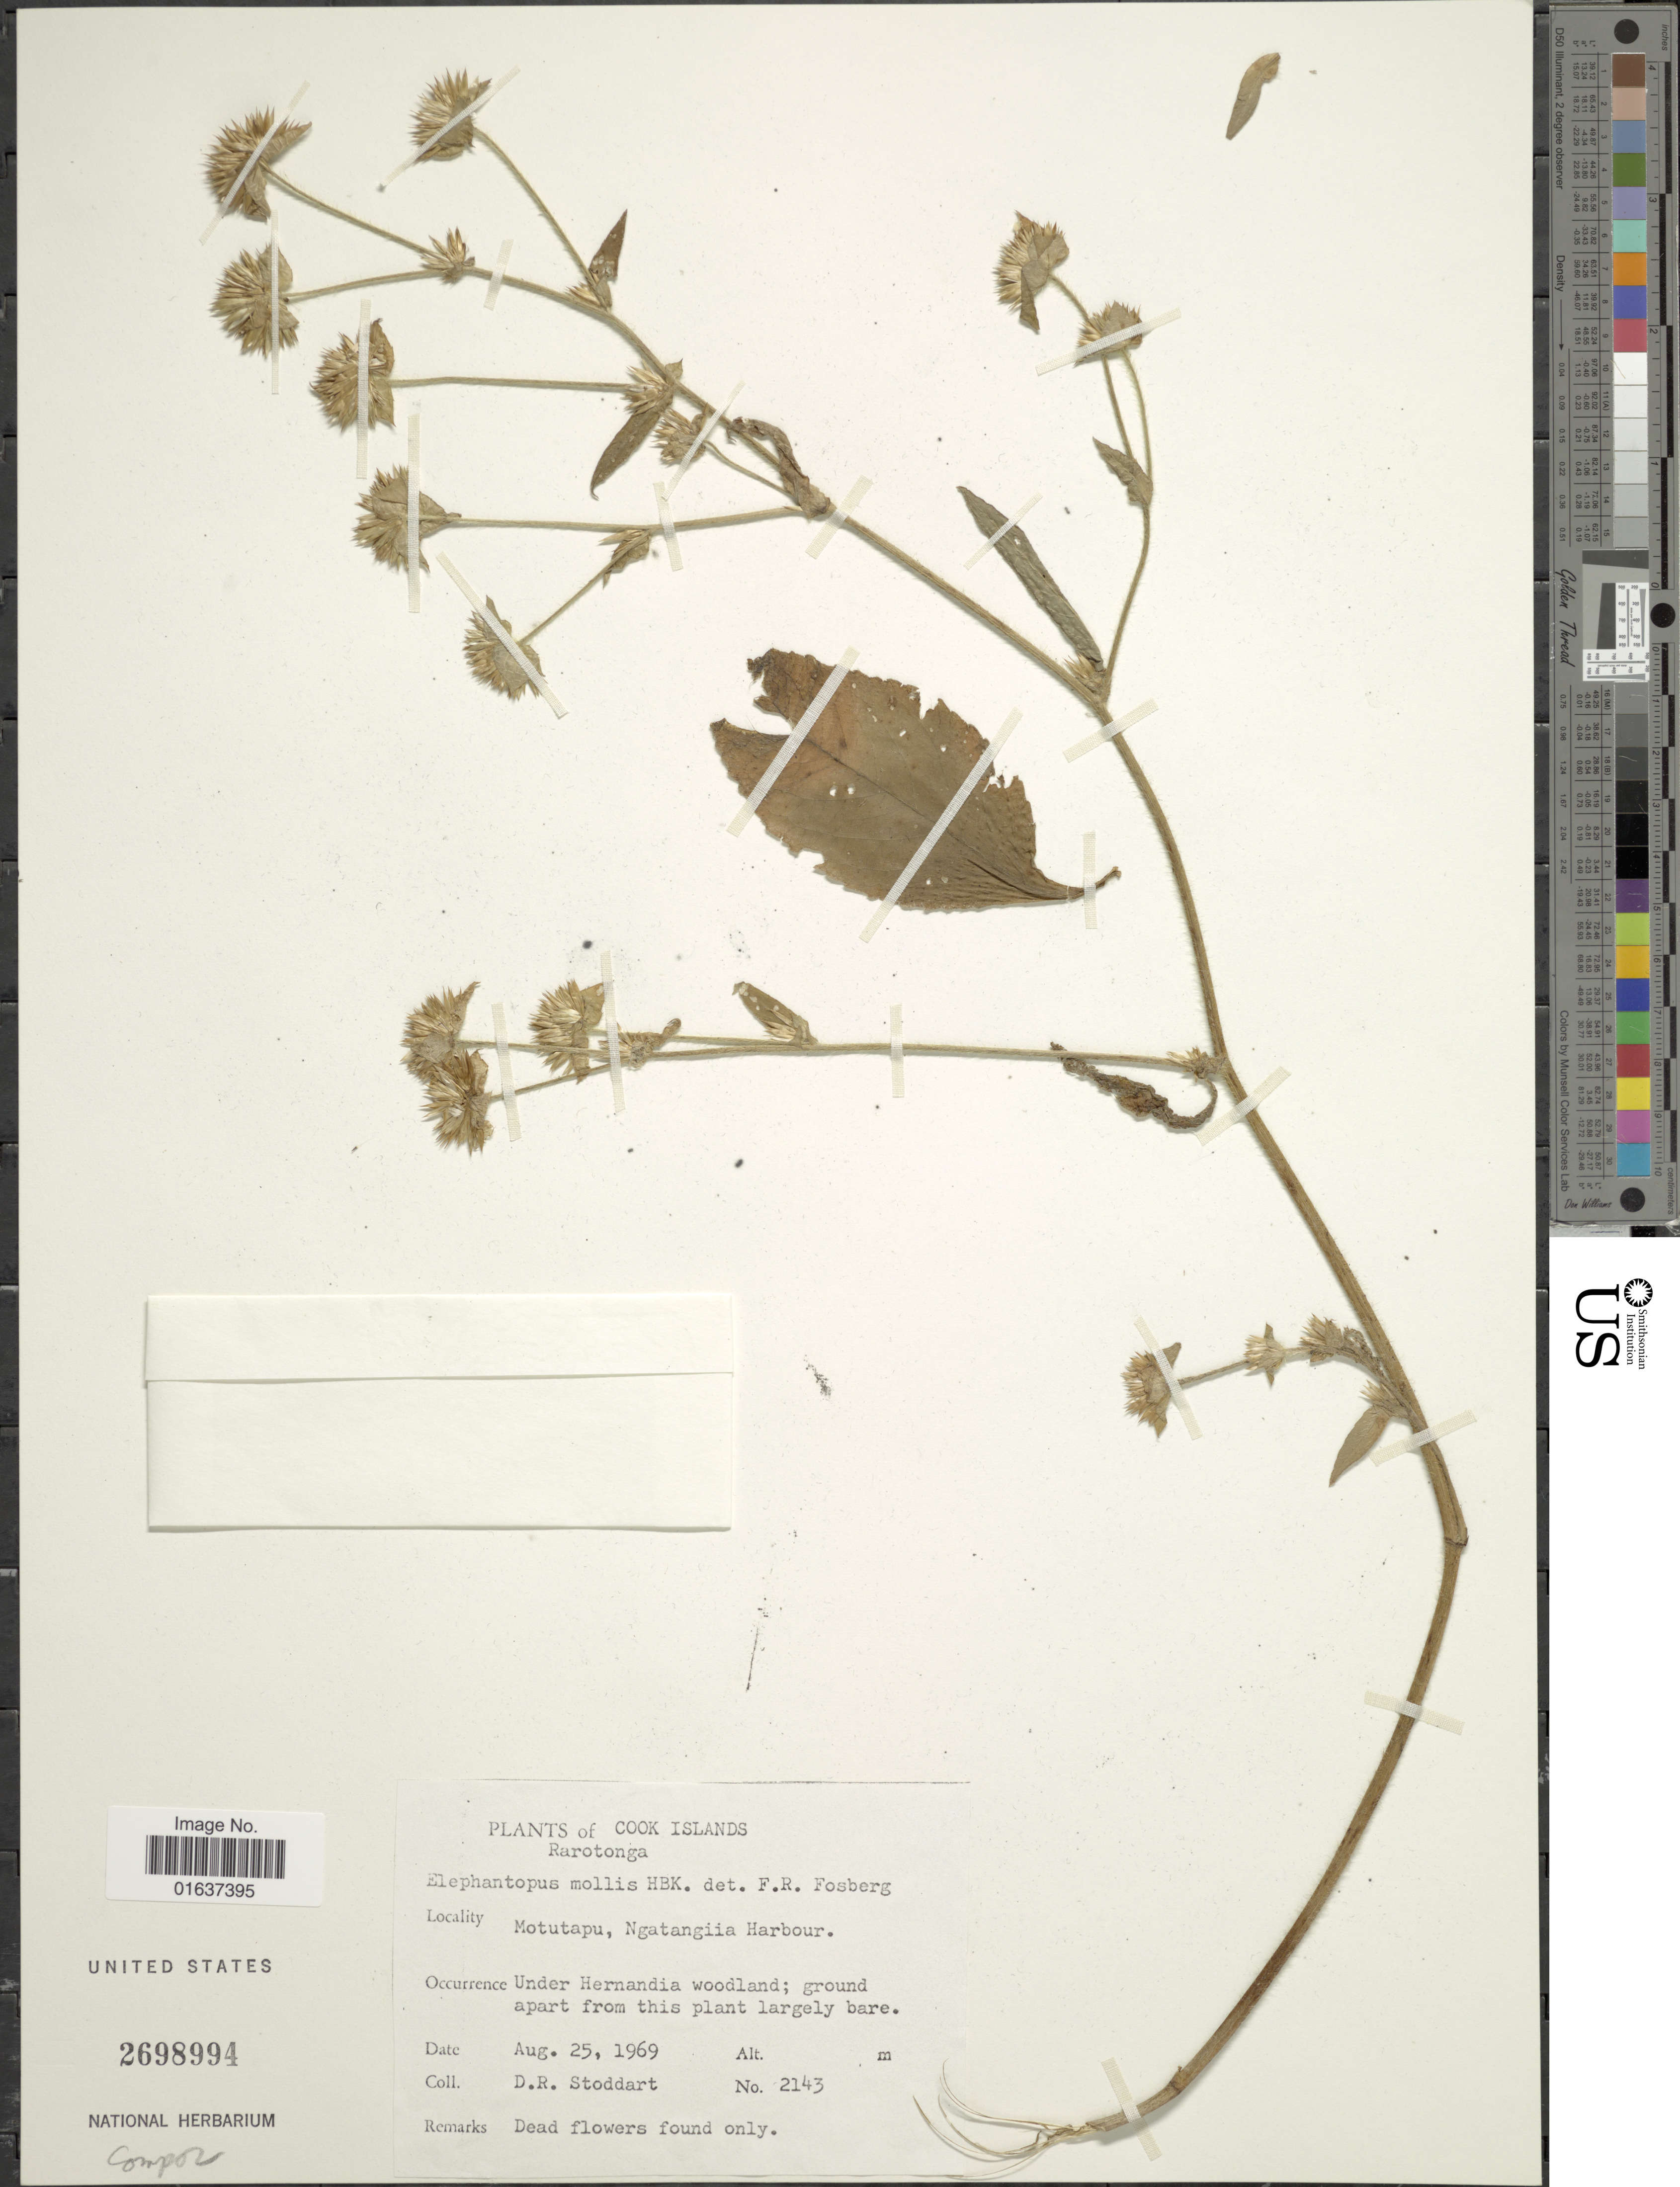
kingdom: Plantae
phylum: Tracheophyta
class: Magnoliopsida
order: Asterales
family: Asteraceae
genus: Elephantopus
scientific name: Elephantopus mollis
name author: Kunth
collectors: D. R. Stoddart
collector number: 2143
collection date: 1969-08-25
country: Cook Islands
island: Rarotonga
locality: Rarotonga, Matutapu, Ngatangiia Harbour, under Hernandia woodland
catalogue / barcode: US 2698994